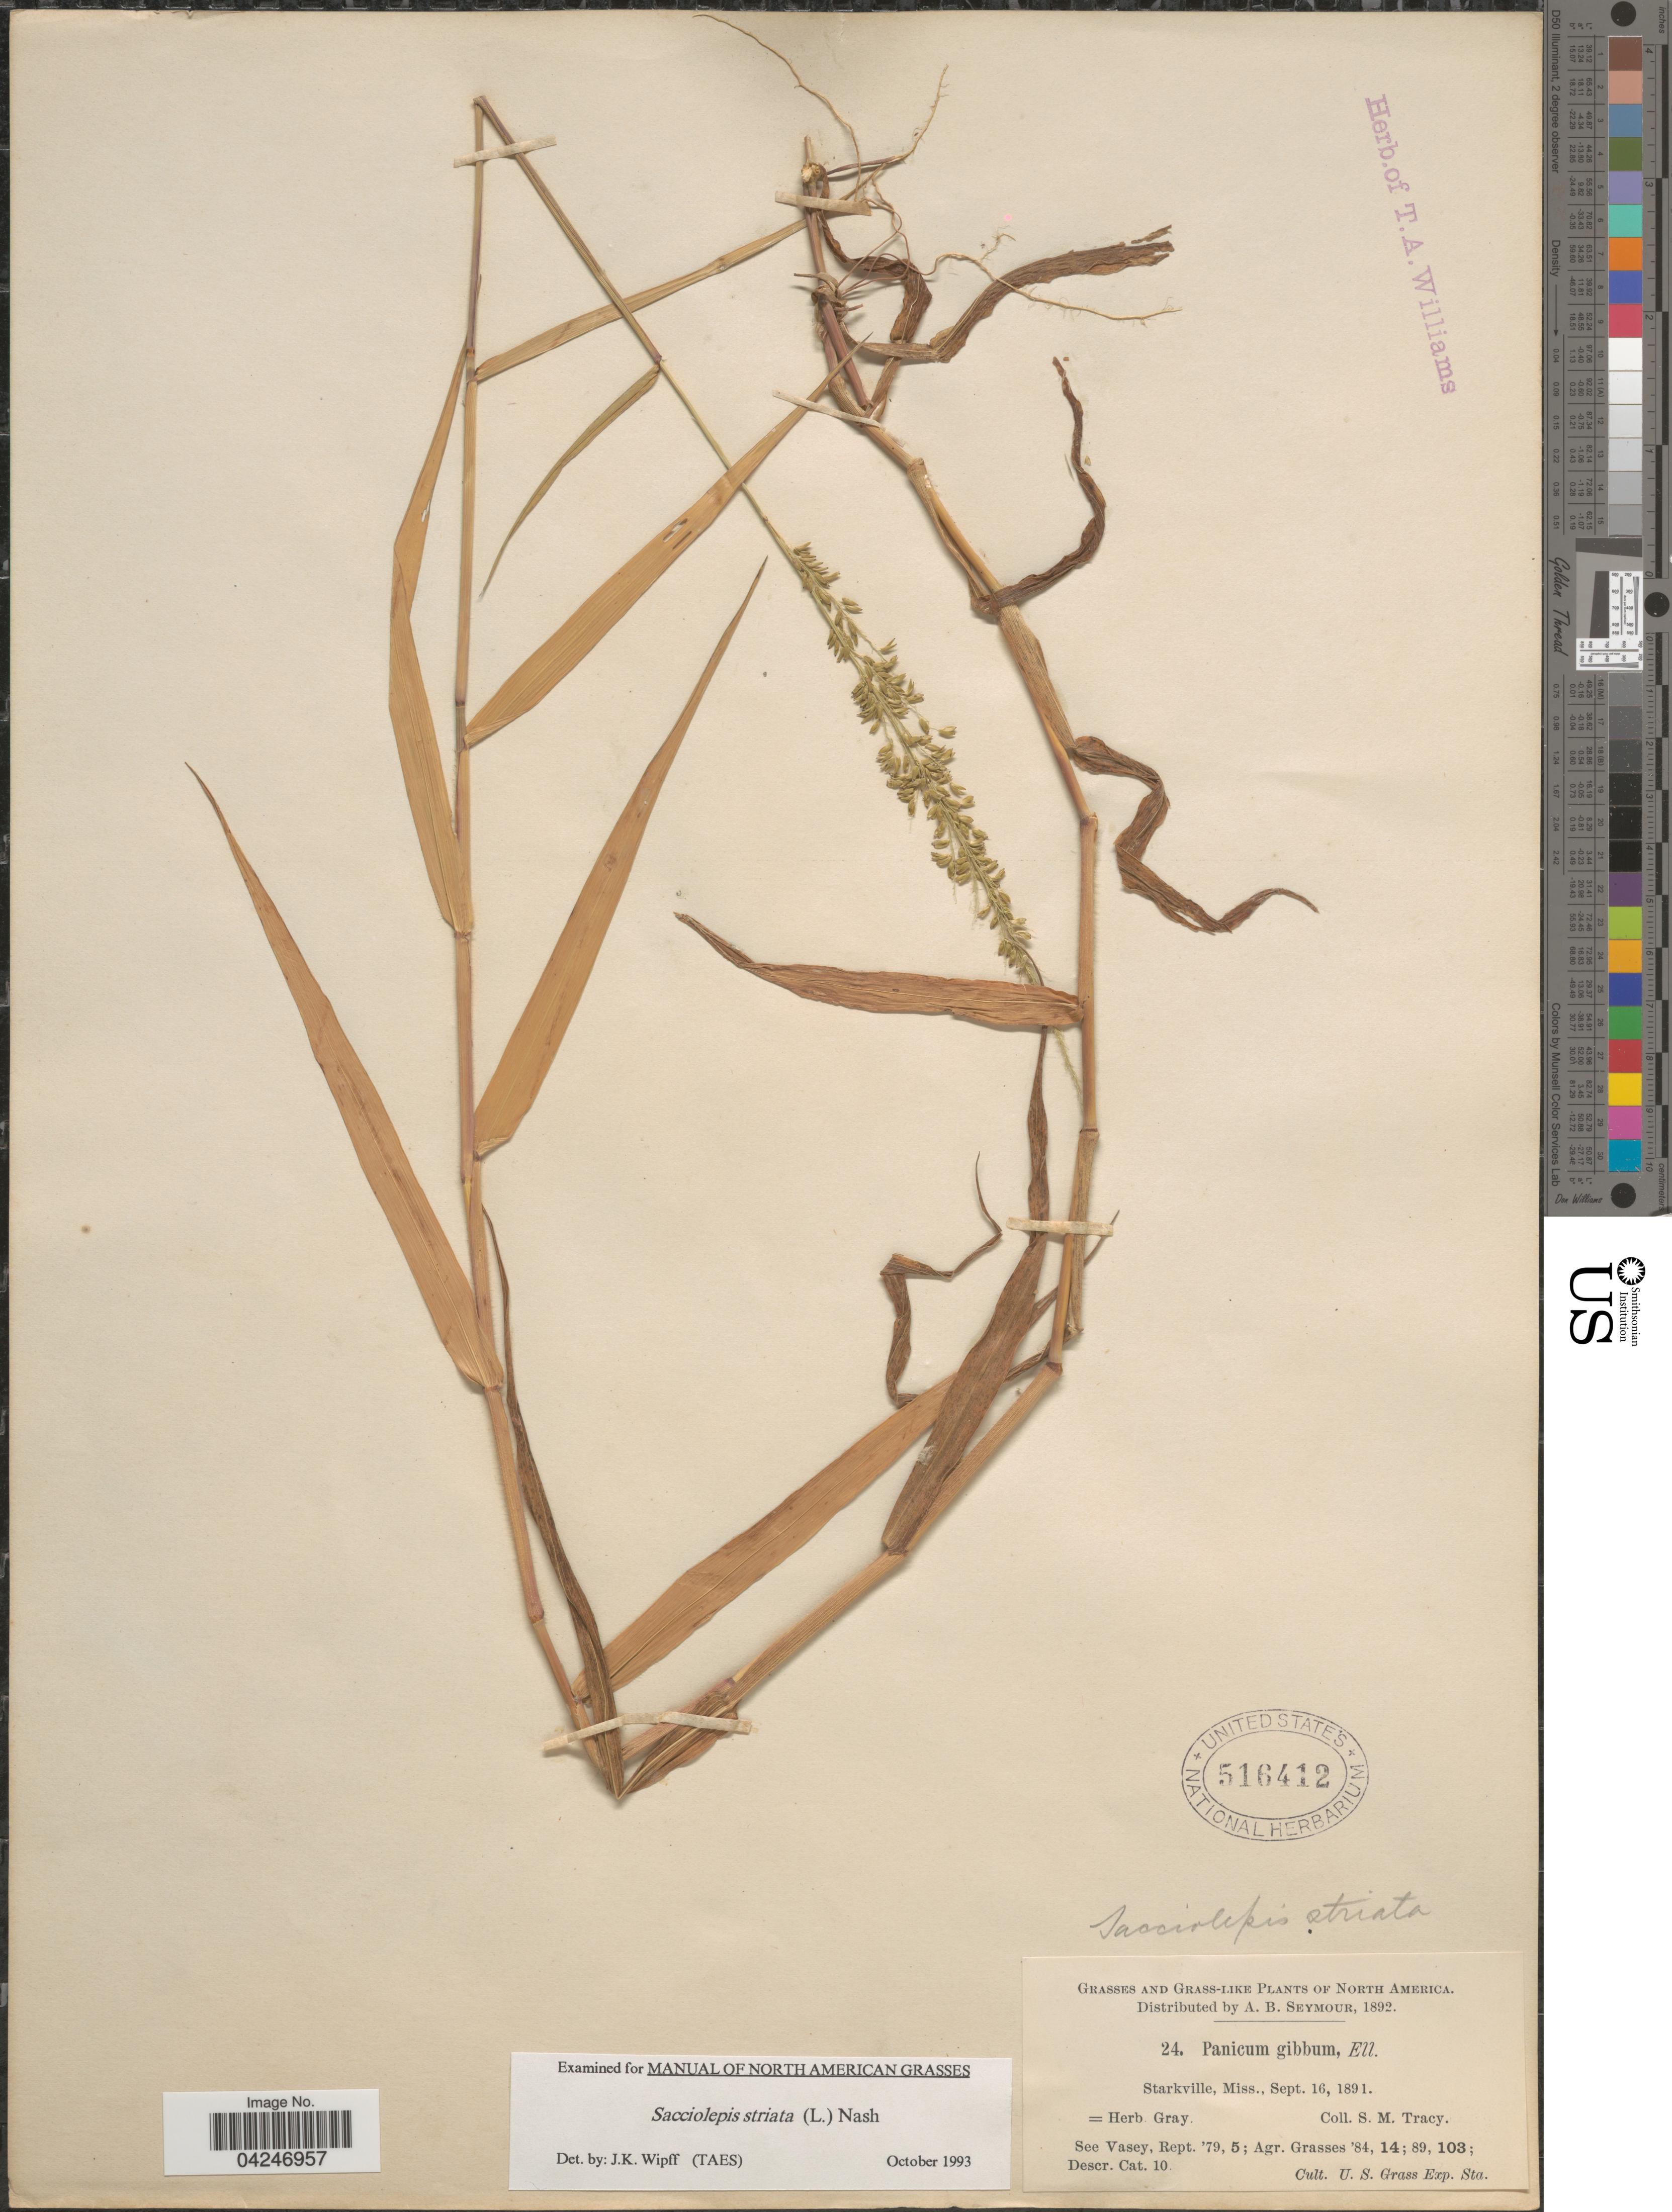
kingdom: Plantae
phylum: Tracheophyta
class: Liliopsida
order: Poales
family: Poaceae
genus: Sacciolepis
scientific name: Sacciolepis striata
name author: (L.) Nash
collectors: S. M. Tracy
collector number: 24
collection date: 1891-09-16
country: United States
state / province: Mississippi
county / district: Oktibbeha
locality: Starkville. Cult. U. S. Grass Exp. Sta.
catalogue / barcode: US 516412